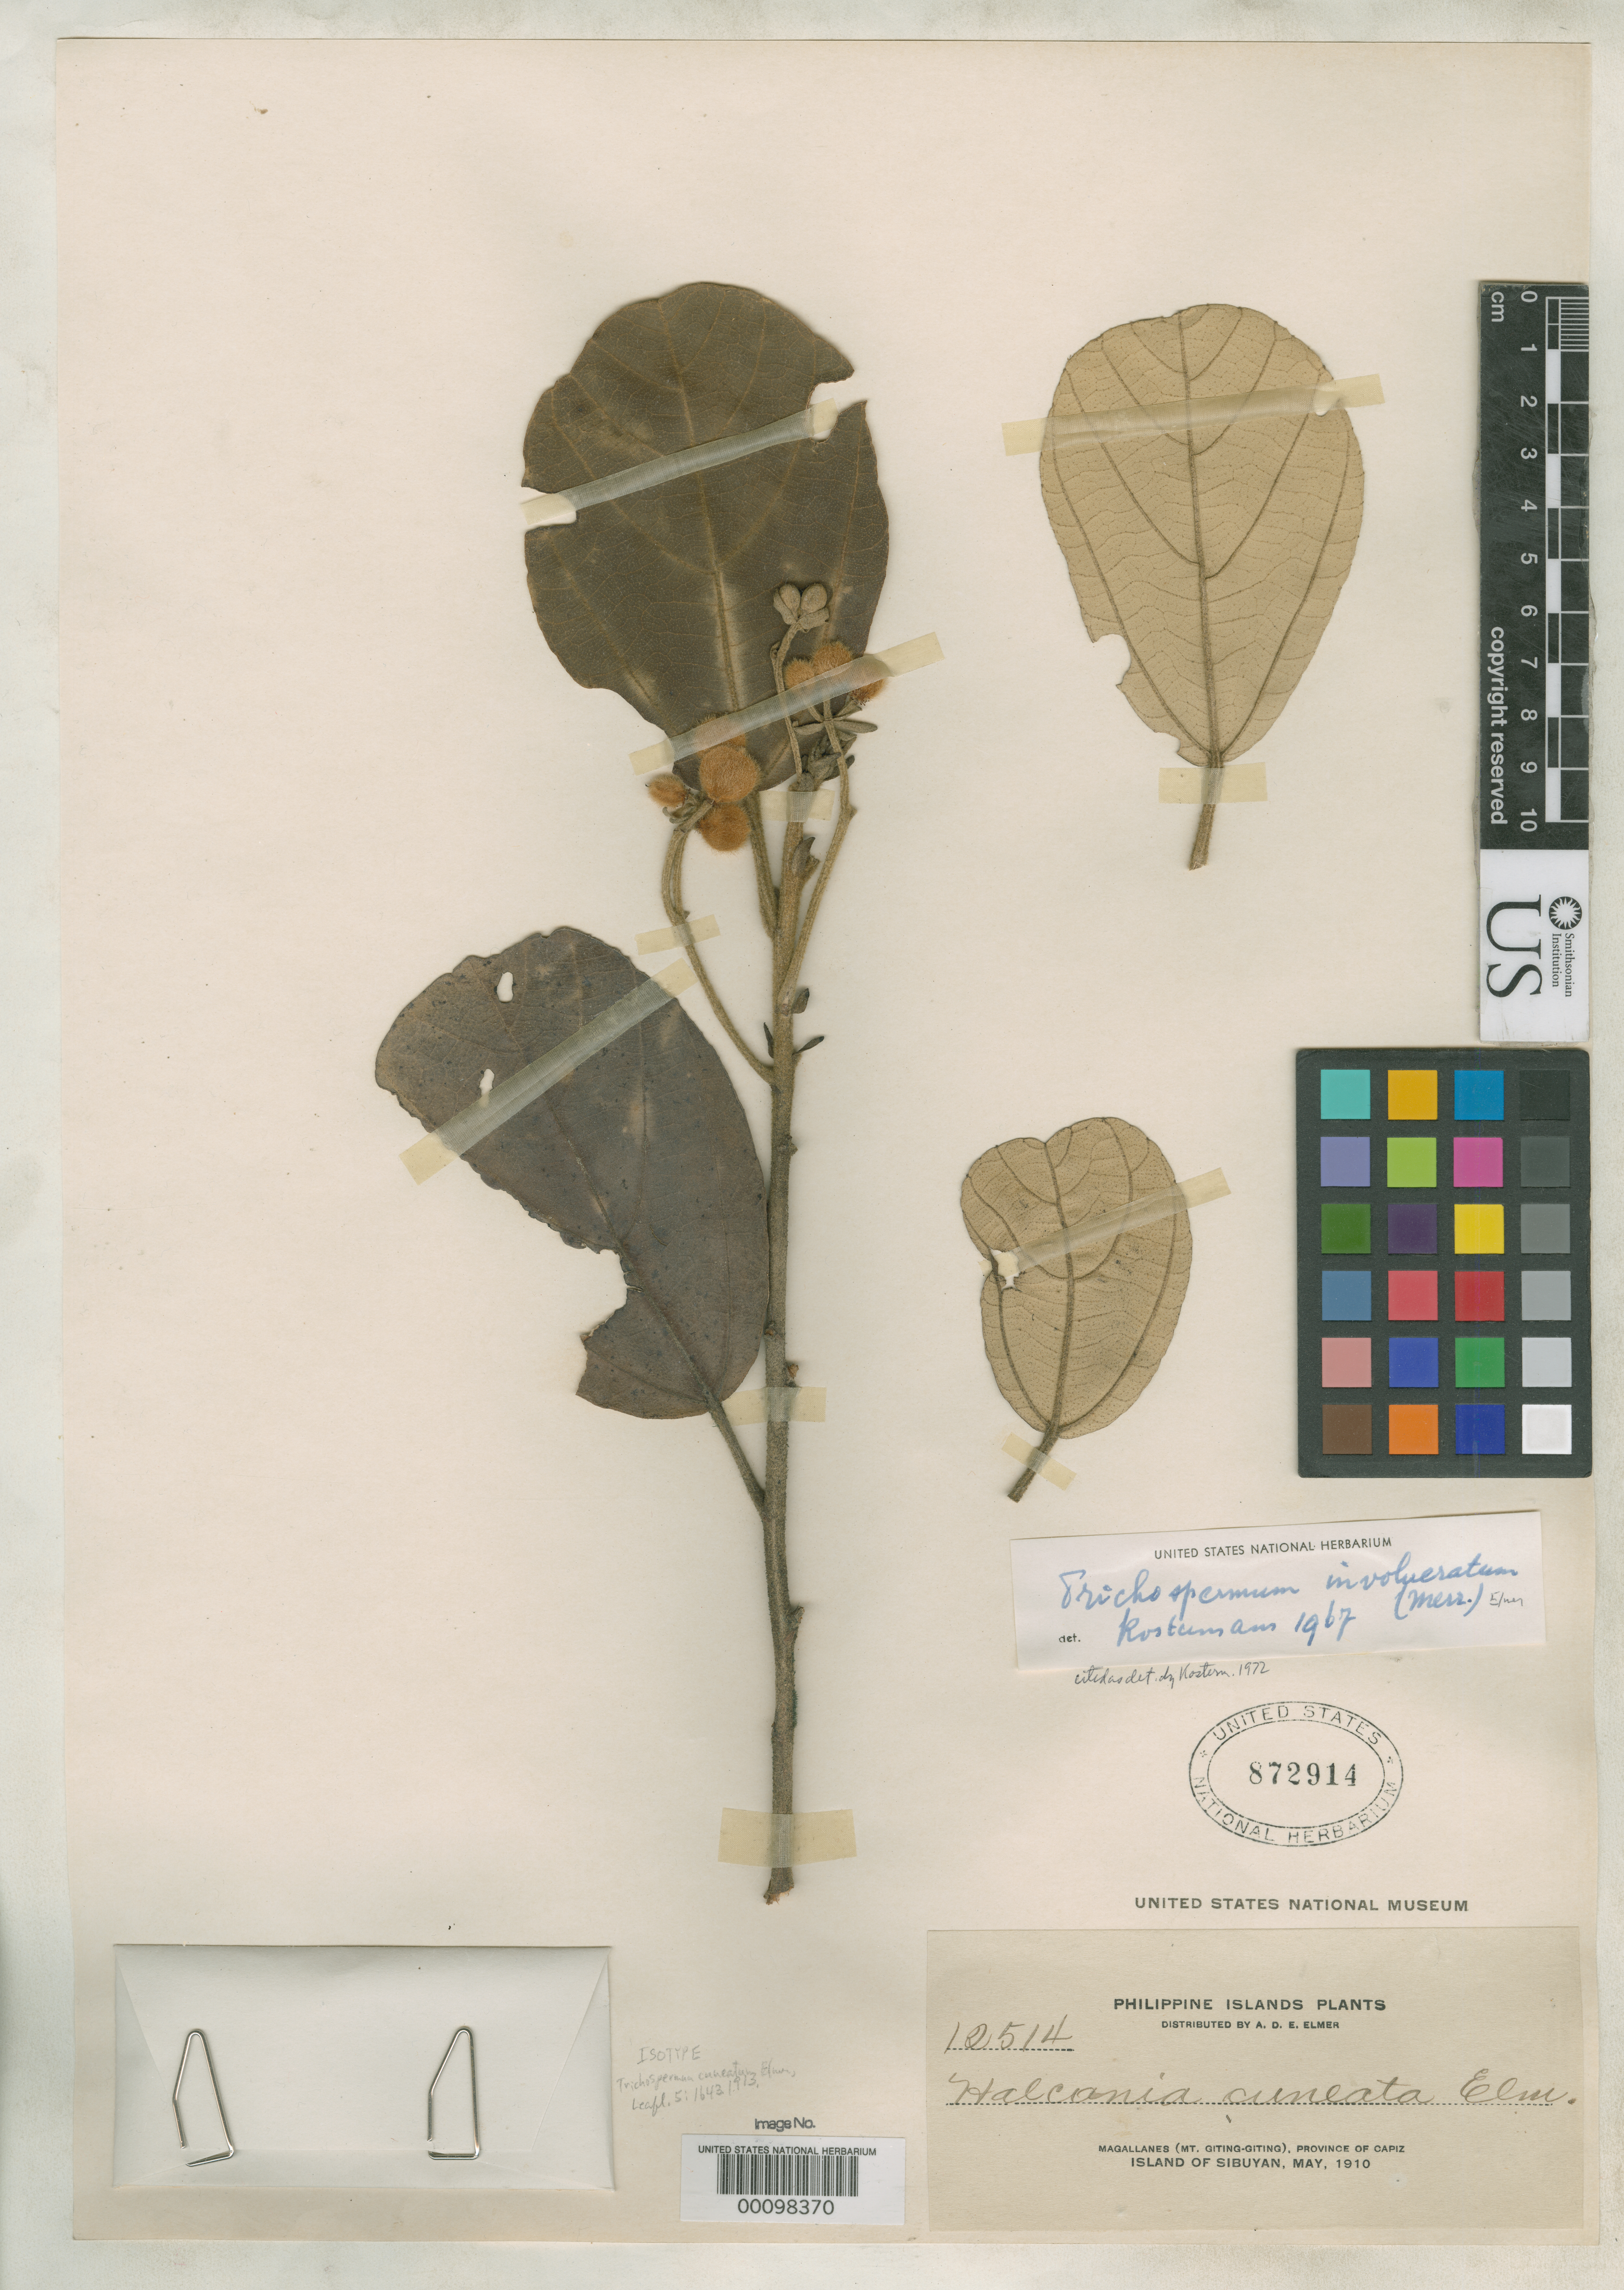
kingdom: Plantae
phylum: Tracheophyta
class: Magnoliopsida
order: Malvales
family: Malvaceae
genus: Trichospermum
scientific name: Trichospermum cuneatum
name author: Elmer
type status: Isotype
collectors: A. D. E. Elmer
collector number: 12514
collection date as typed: May 1910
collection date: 1910-05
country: Philippines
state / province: Mimaropa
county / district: Romblon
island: Sibuyan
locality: Magallanes, Mt. Giting-giting.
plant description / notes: Specimen annotated as "Halconia cuneata Elmer" [=ined. name, never published].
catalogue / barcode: US 872914